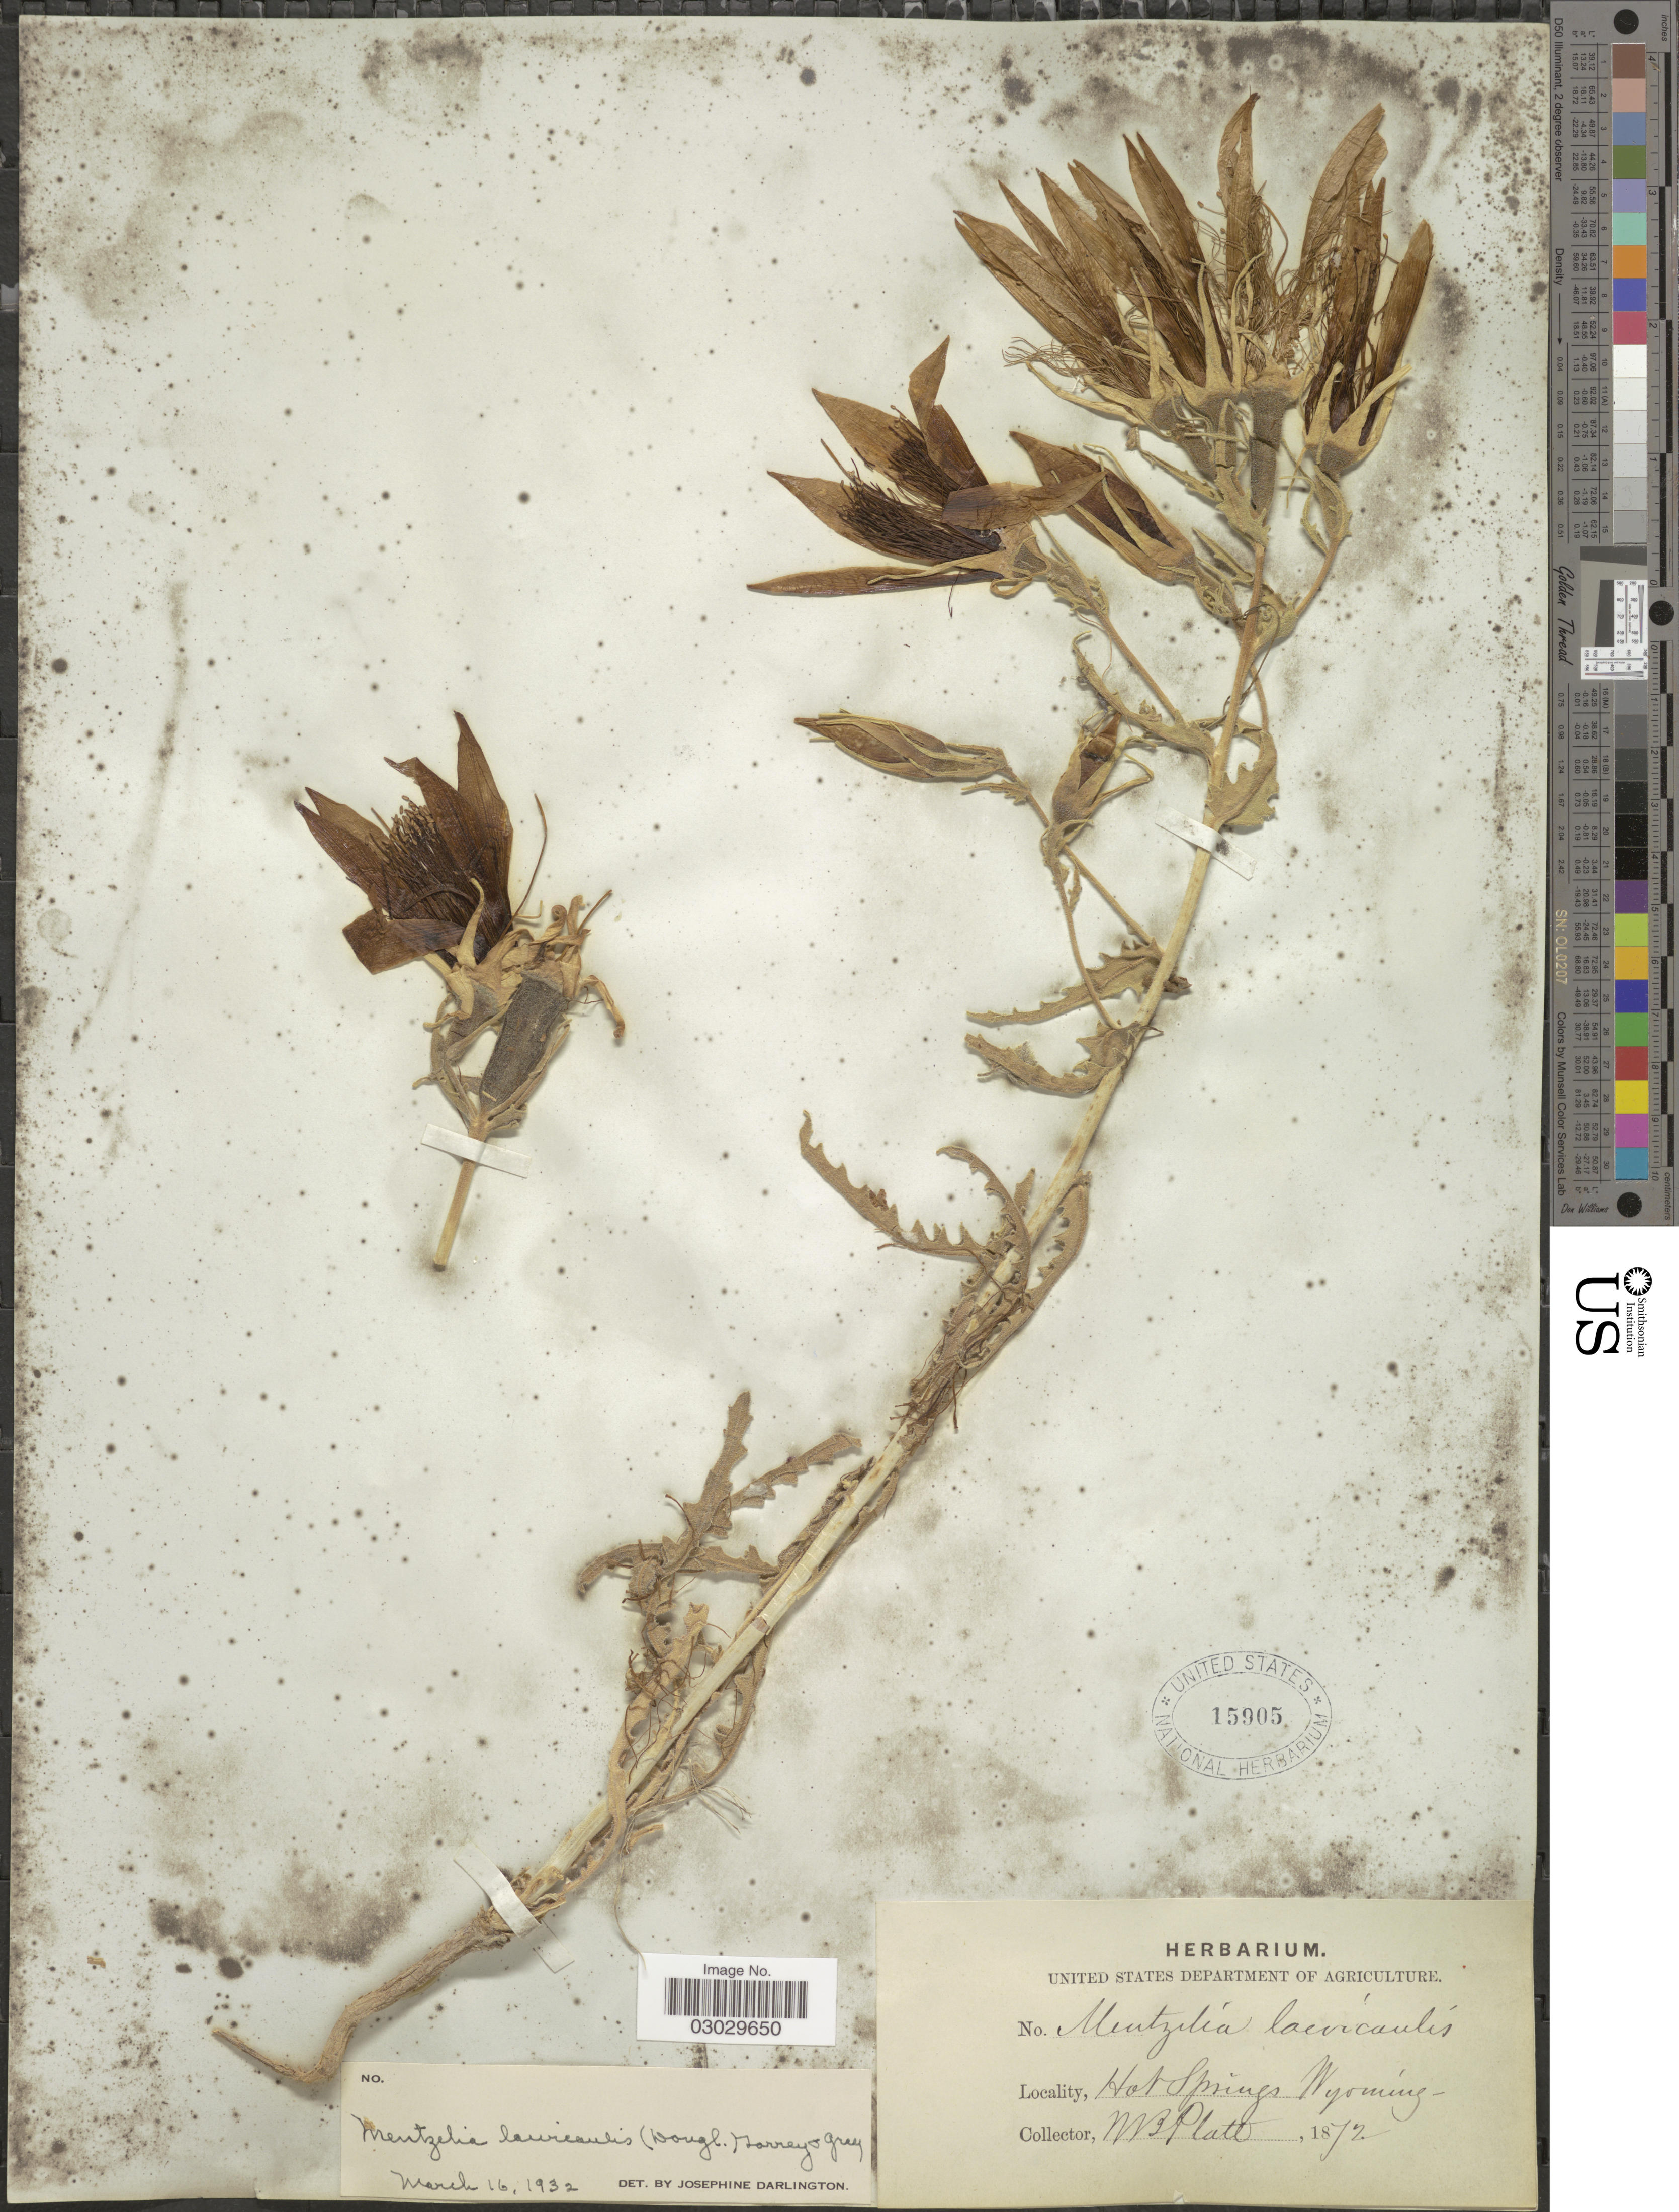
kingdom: Plantae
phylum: Tracheophyta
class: Magnoliopsida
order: Cornales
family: Loasaceae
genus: Mentzelia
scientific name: Mentzelia laevicaulis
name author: (Douglas ex Hook.) Torr. & A. Gray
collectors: W. B. Platt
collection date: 1872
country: United States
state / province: Wyoming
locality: Hot Springs.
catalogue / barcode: US 15905